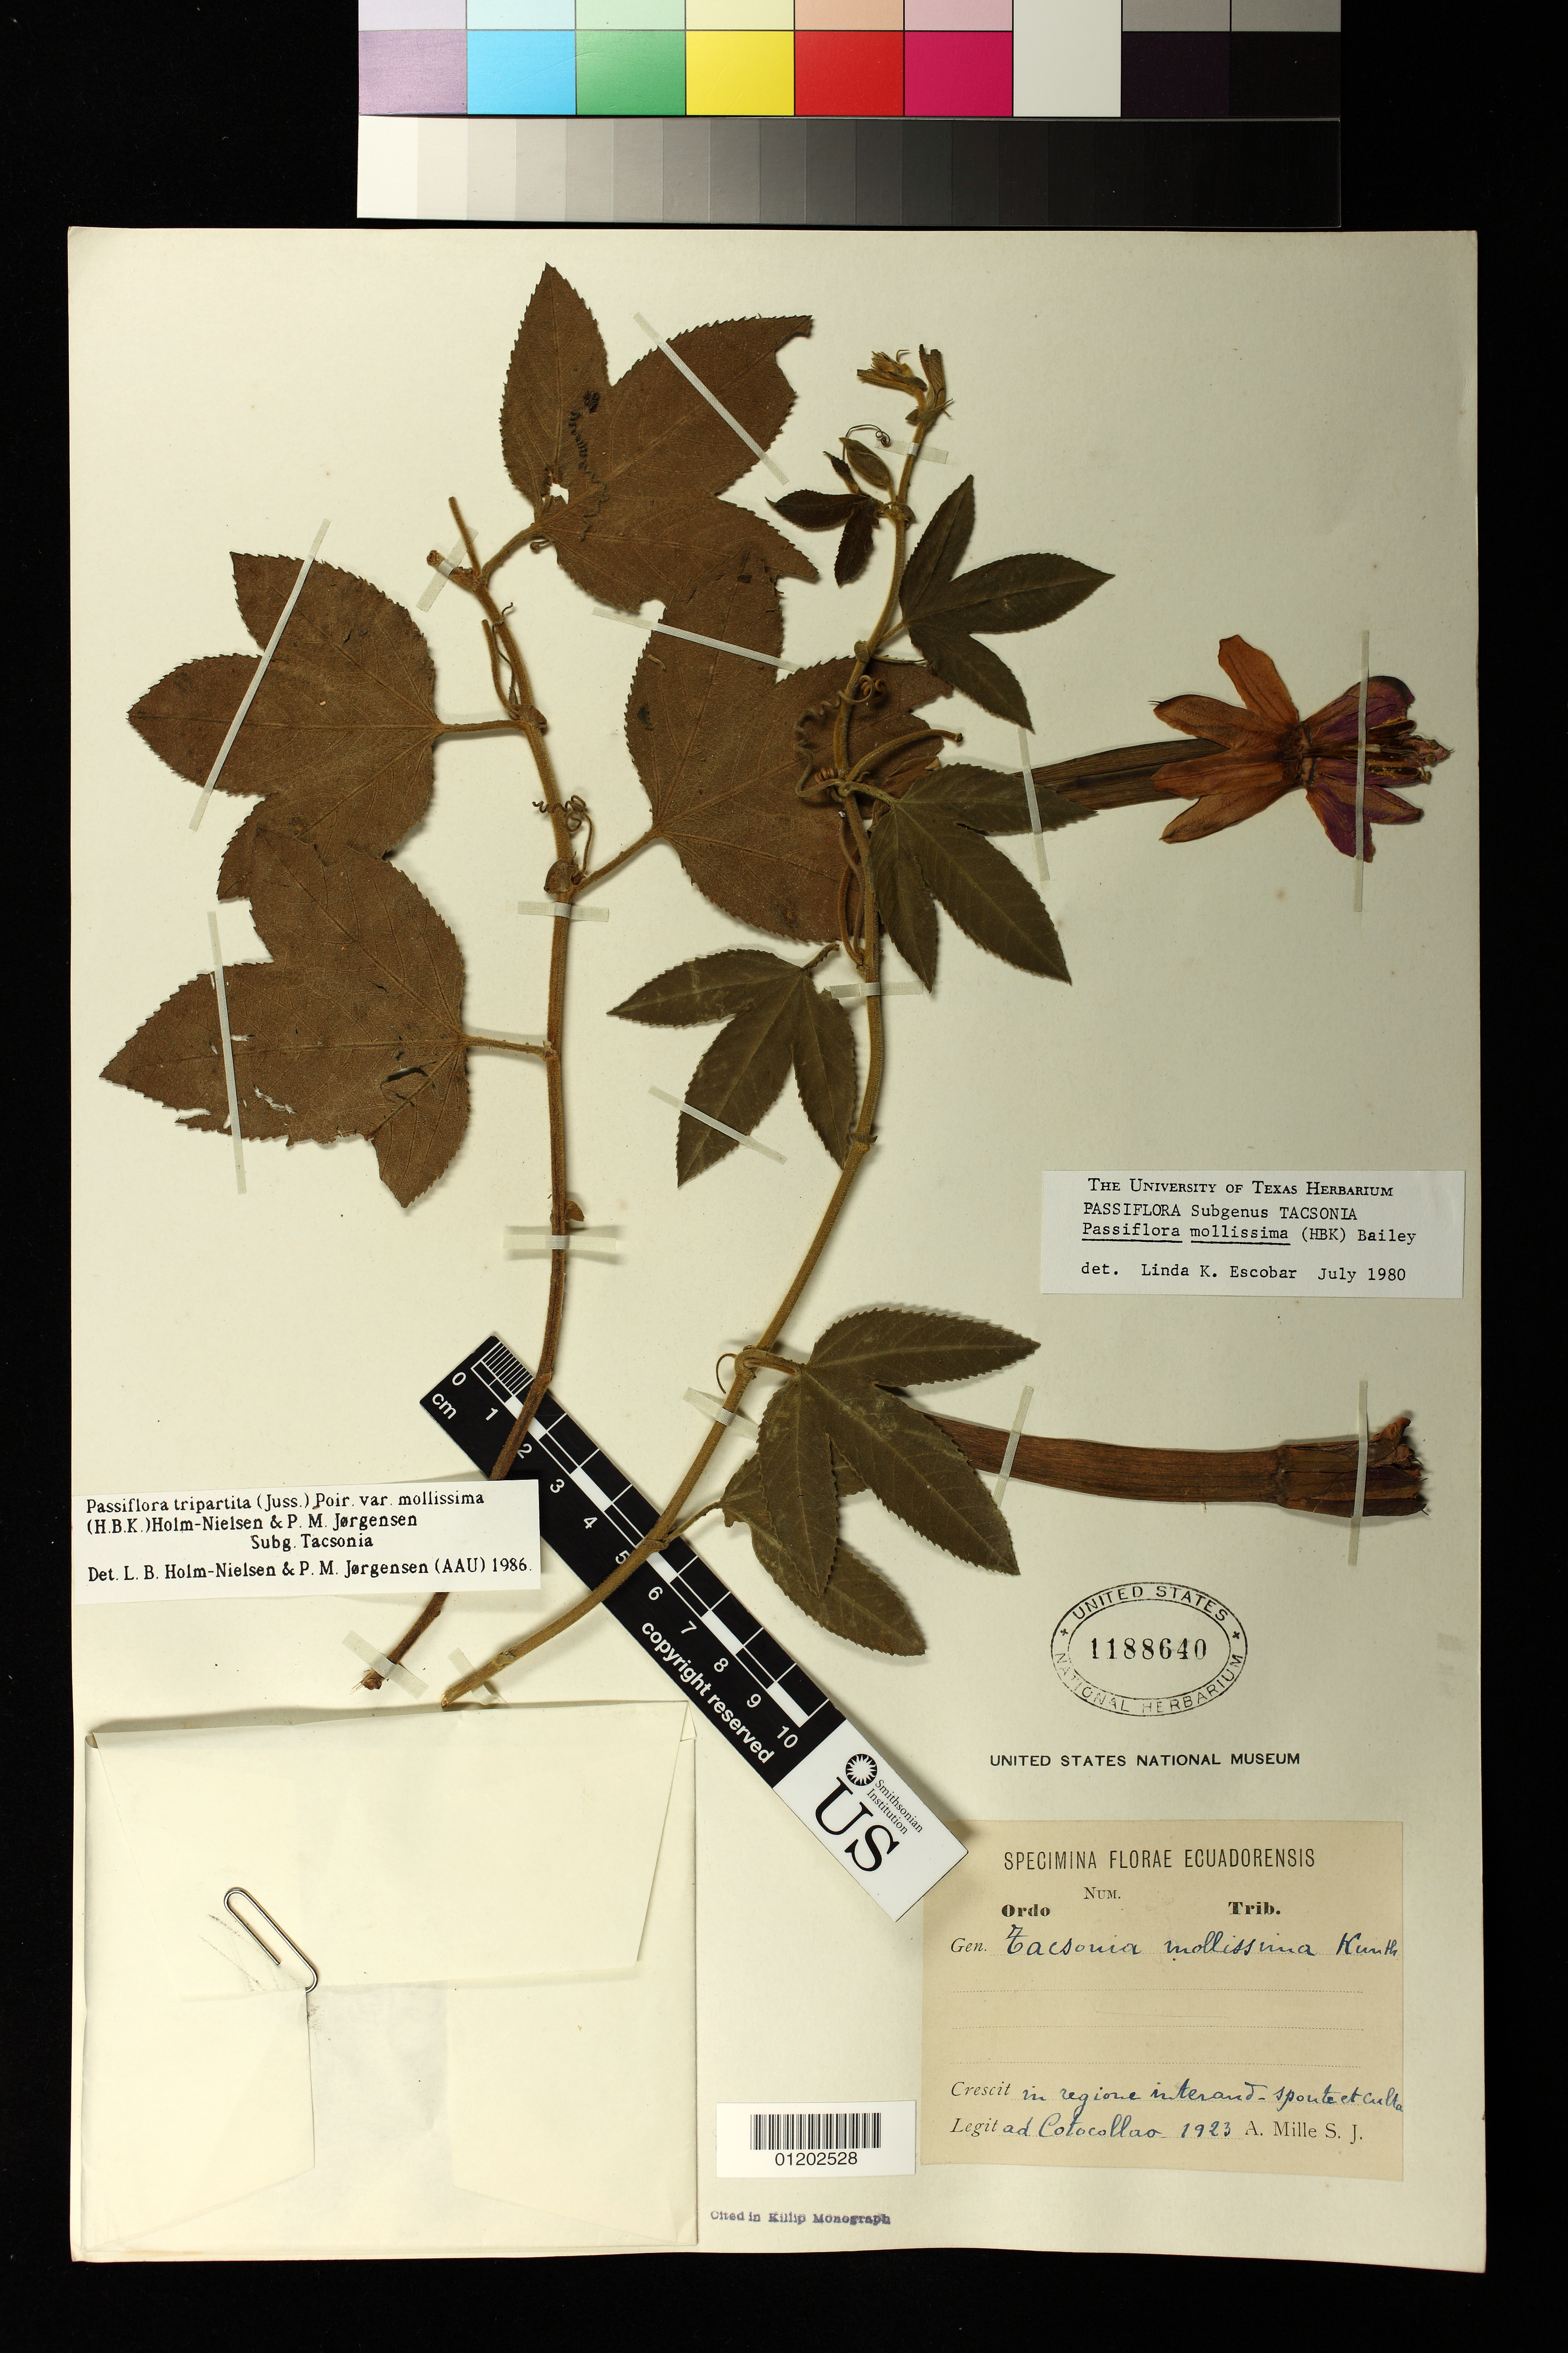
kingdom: Plantae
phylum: Tracheophyta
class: Magnoliopsida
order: Malpighiales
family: Passifloraceae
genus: Passiflora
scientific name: Passiflora mollissima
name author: (Kunth) L.H. Bailey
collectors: S. J. A. Mille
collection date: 1923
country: Ecuador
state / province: Pichincha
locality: Cotocollao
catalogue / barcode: US 1188640